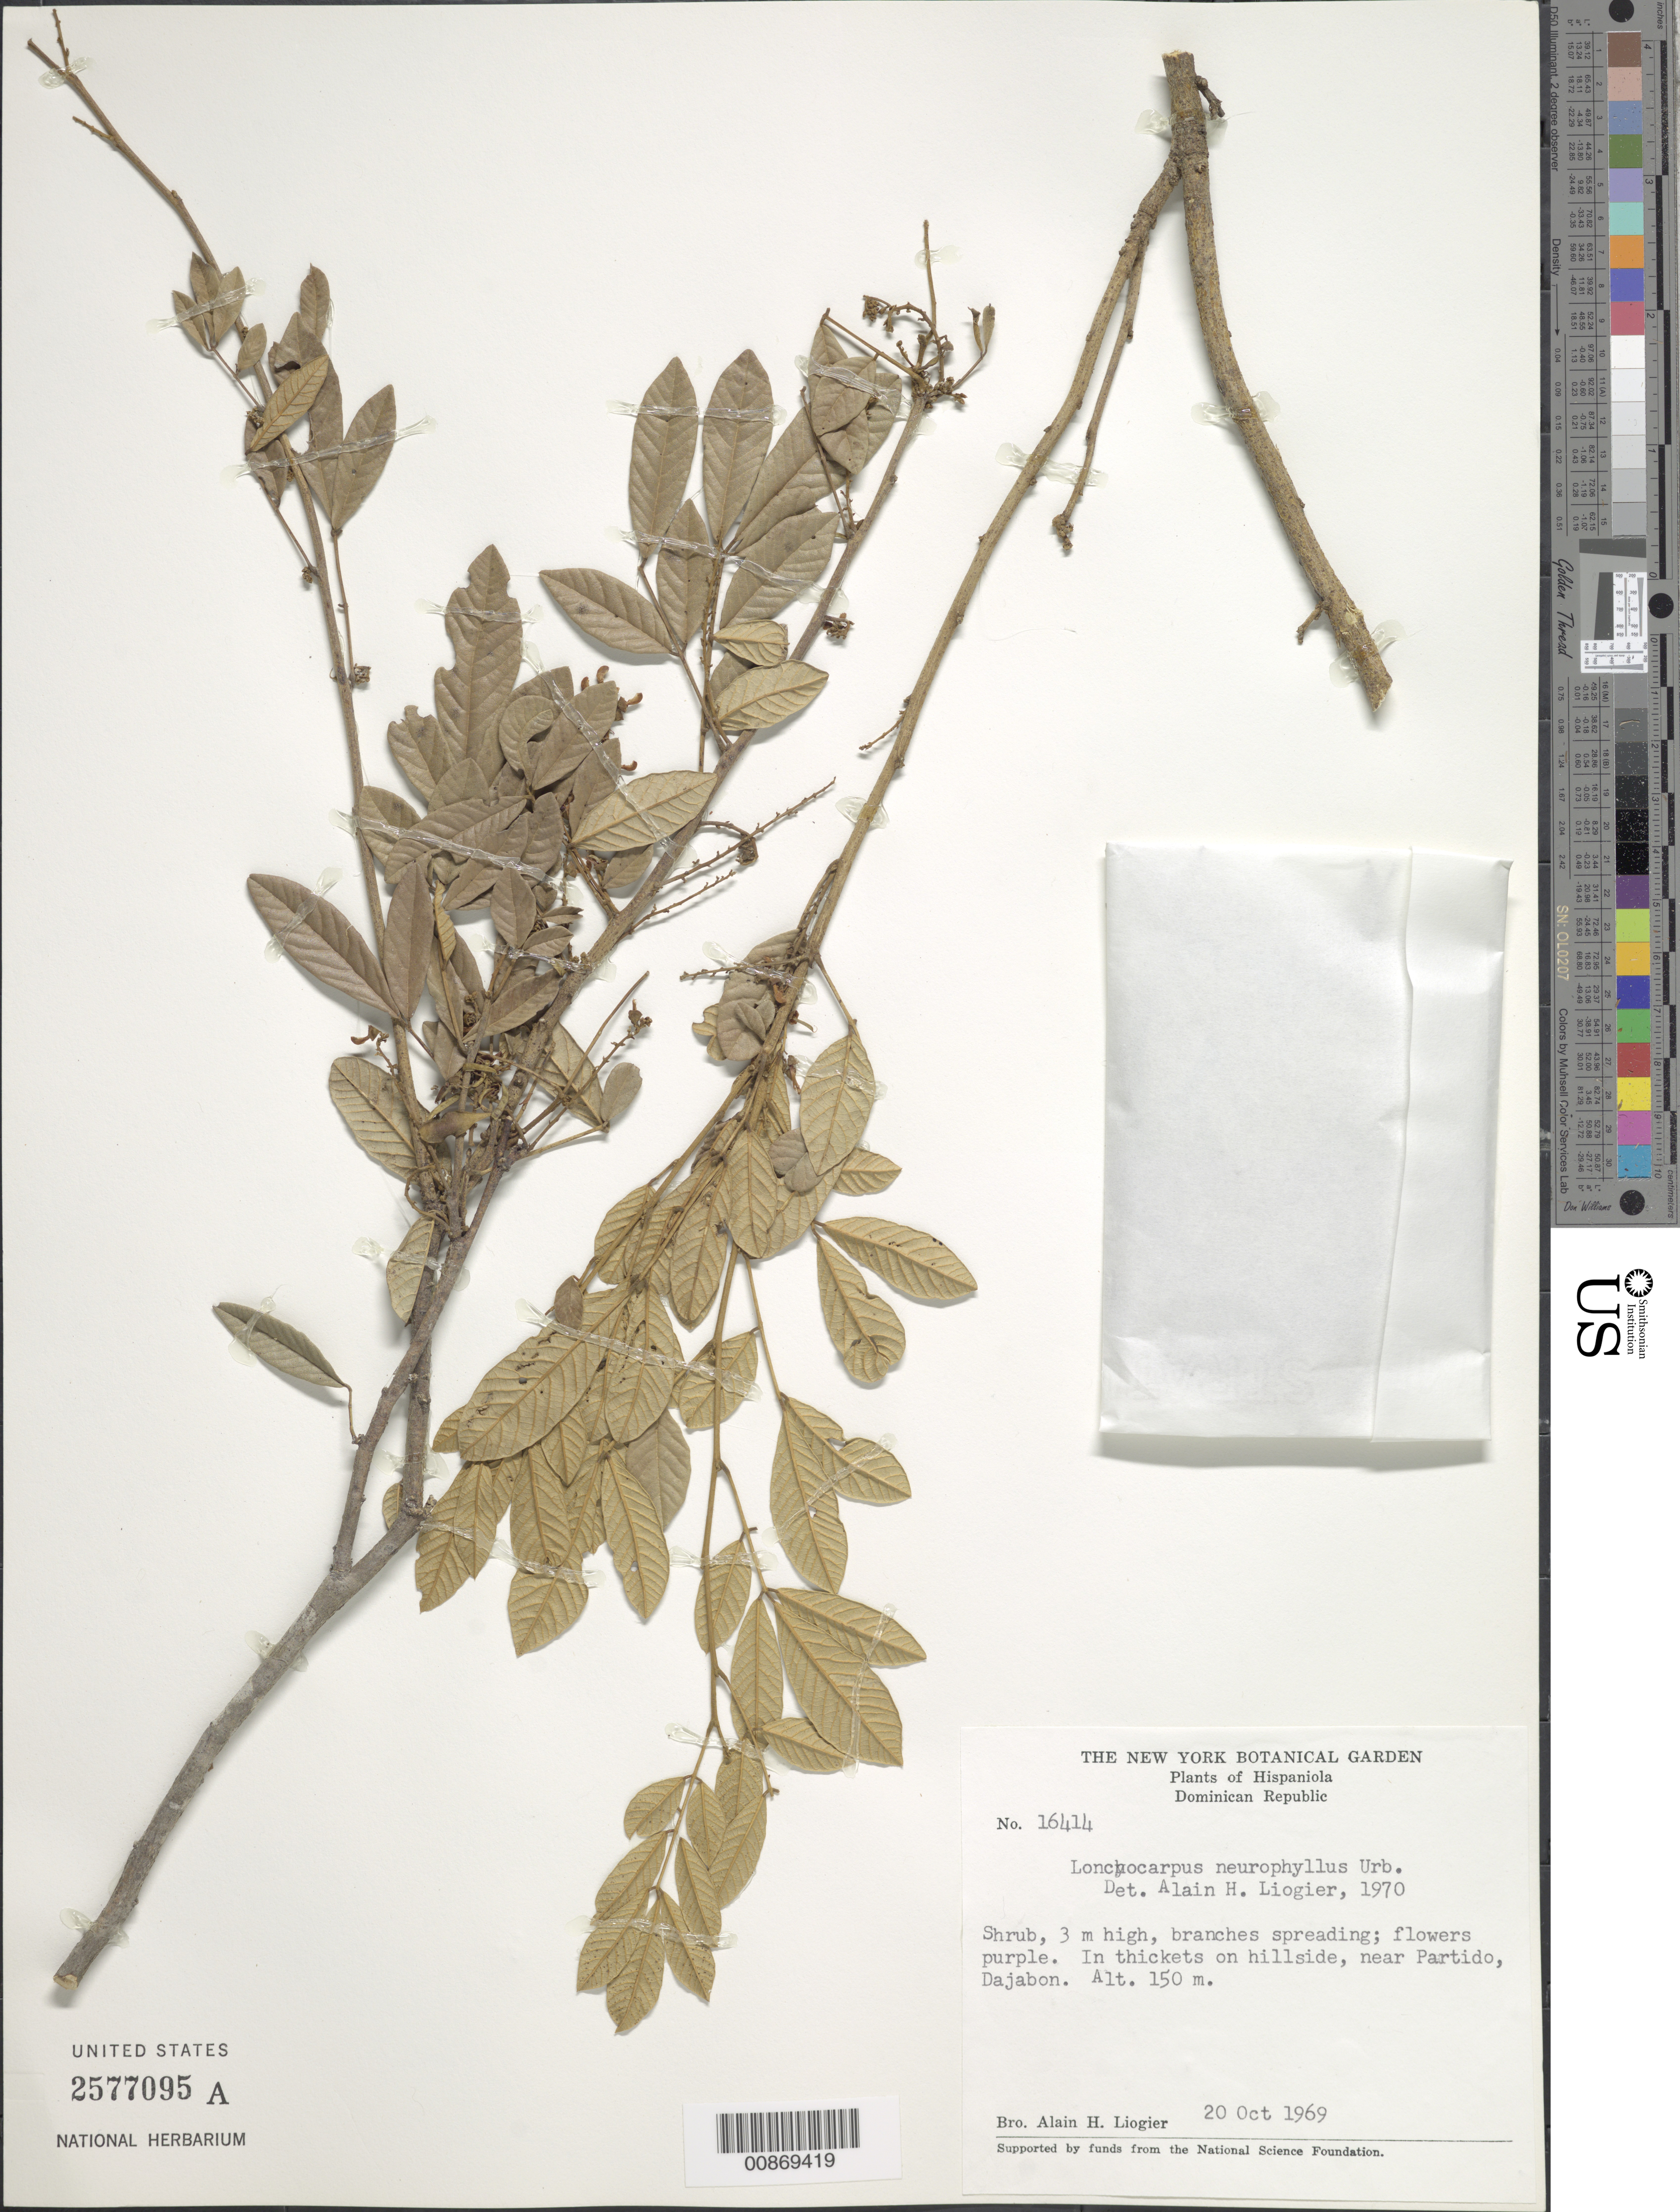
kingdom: Plantae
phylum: Tracheophyta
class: Magnoliopsida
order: Fabales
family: Fabaceae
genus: Lonchocarpus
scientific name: Lonchocarpus neurophyllus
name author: Urb.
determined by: Liogier, Alain H.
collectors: A. H. Liogier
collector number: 16414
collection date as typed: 20 Oct 1969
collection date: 1969-10-20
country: Dominican Republic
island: Hispaniola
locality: Near Partido, Dajabón.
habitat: In thickets on hillside.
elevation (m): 150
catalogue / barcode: US 2577095A